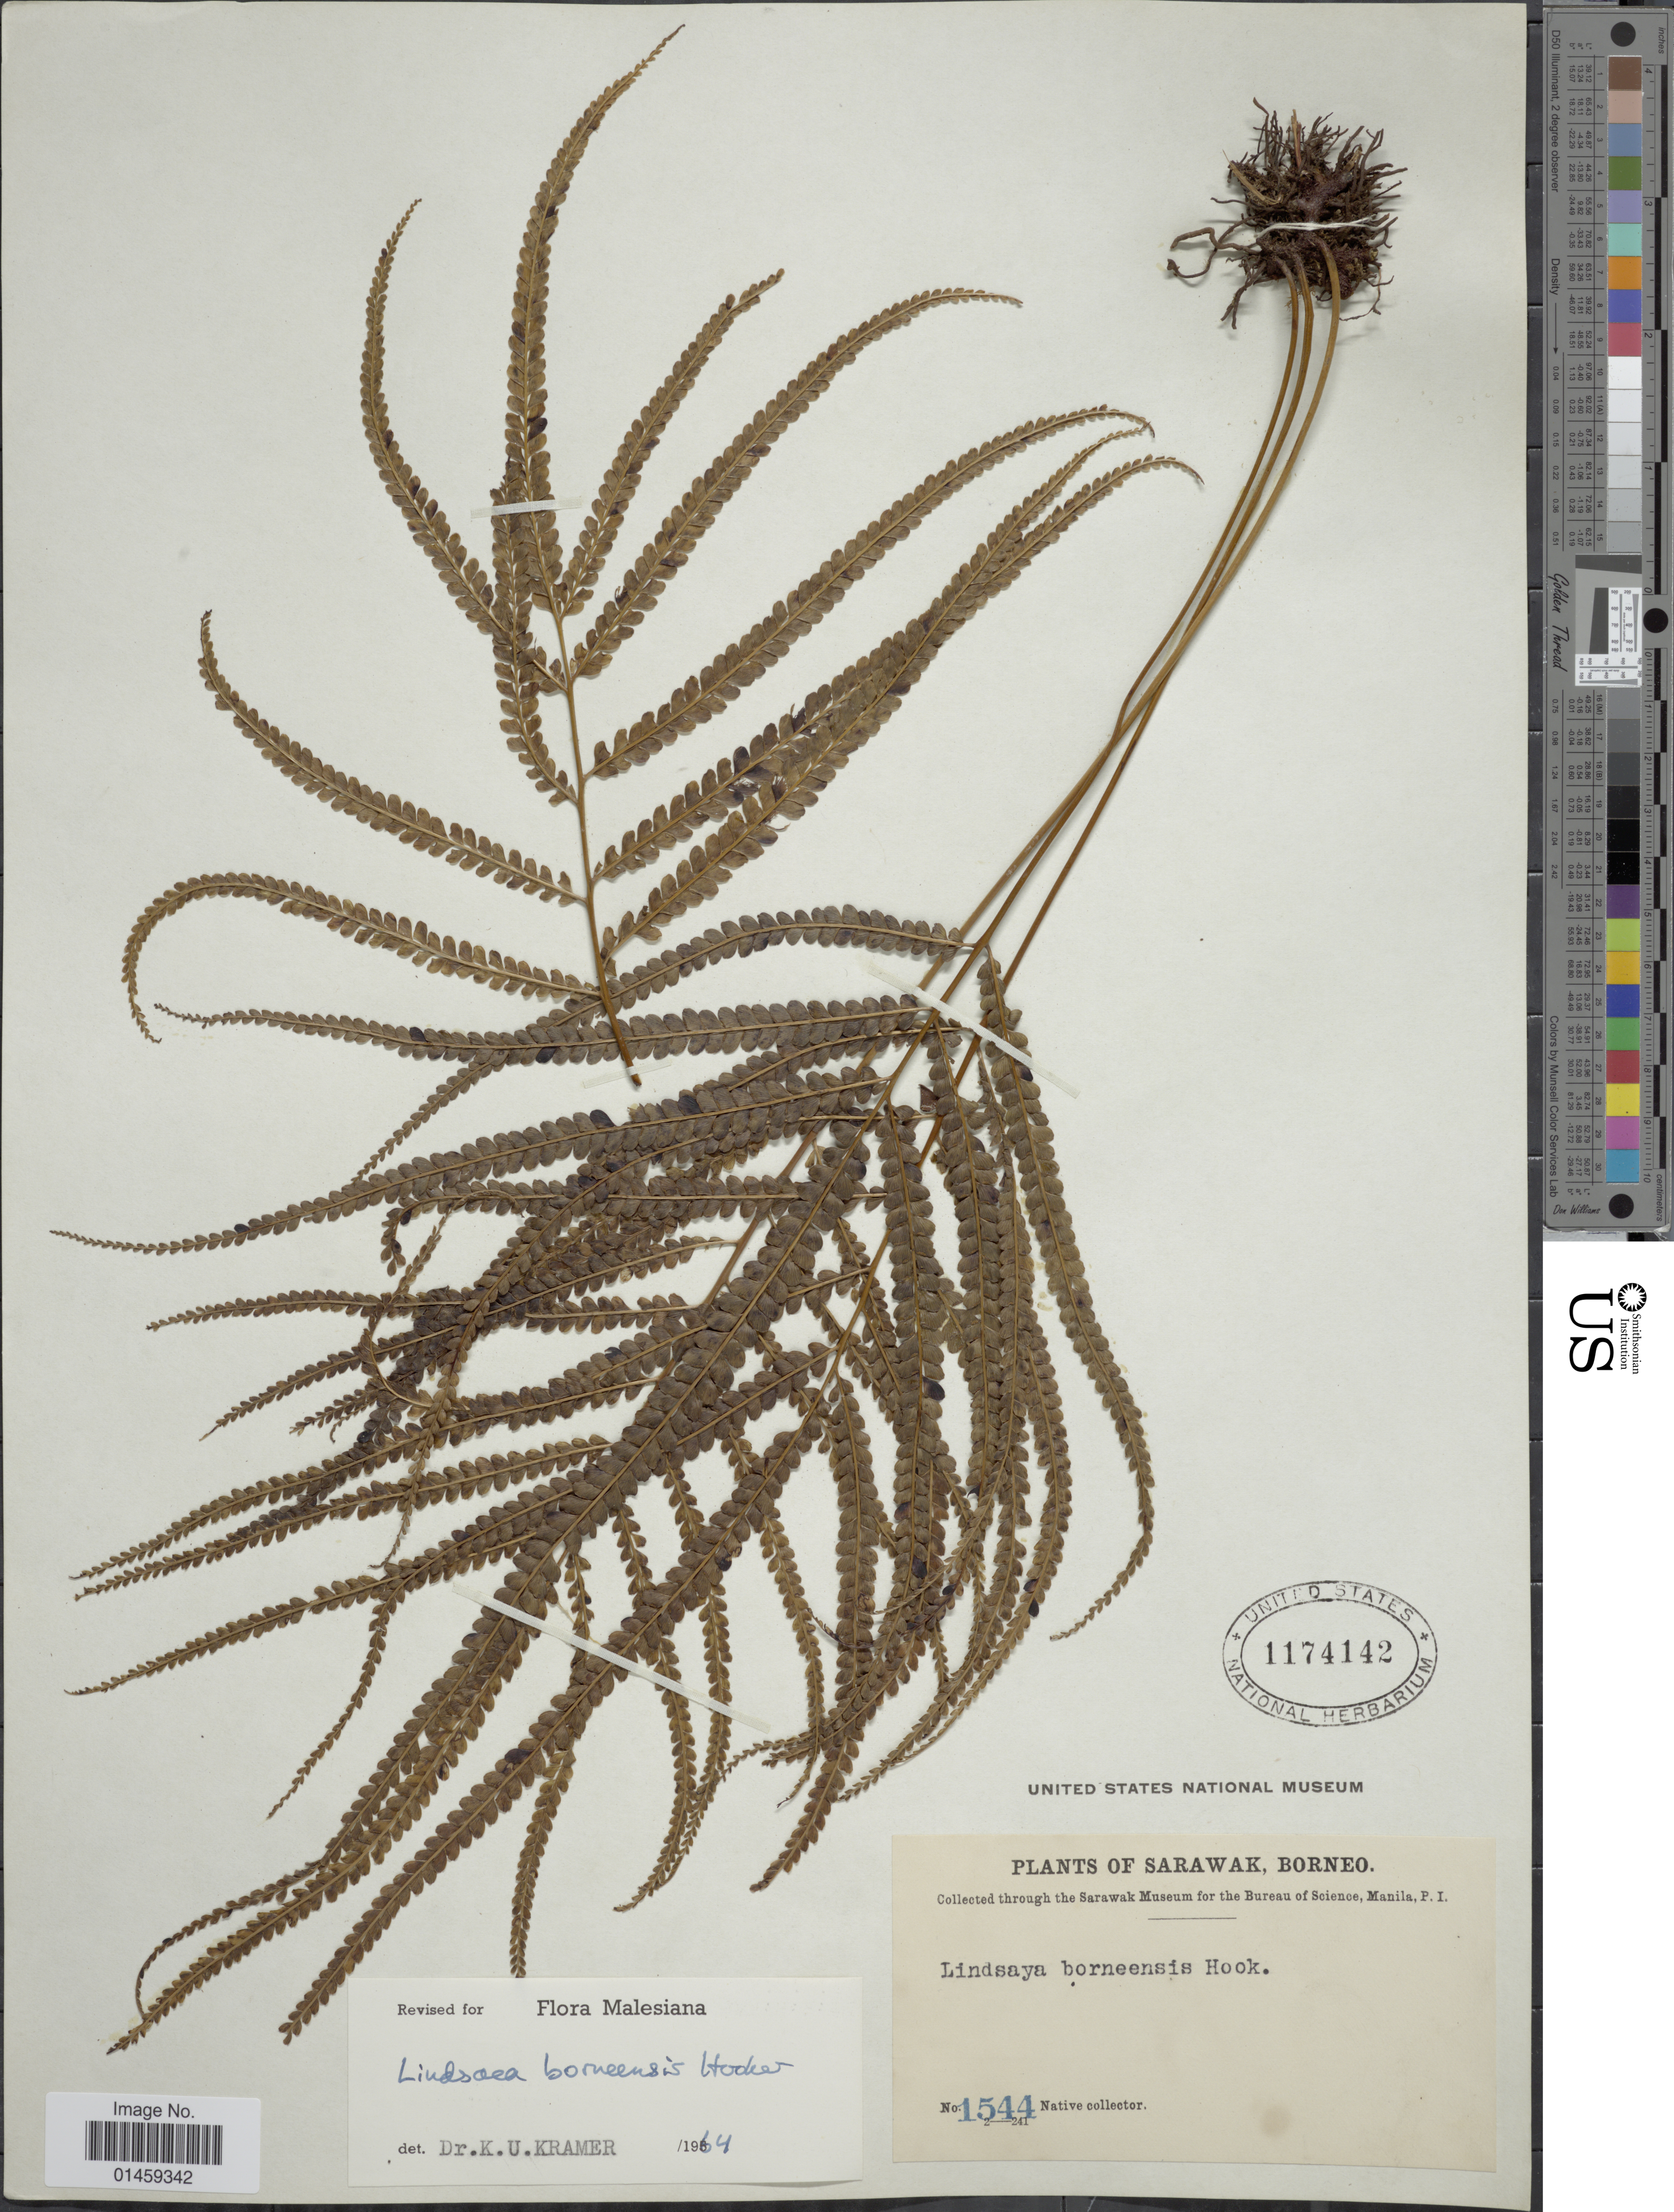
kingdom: Plantae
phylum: Tracheophyta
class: Polypodiopsida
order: Polypodiales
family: Lindsaeaceae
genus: Lindsaea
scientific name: Lindsaea borneensis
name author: Hook.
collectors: Native collector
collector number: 1544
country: Malaysia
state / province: Sarawak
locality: Borneo.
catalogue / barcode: US 1174142